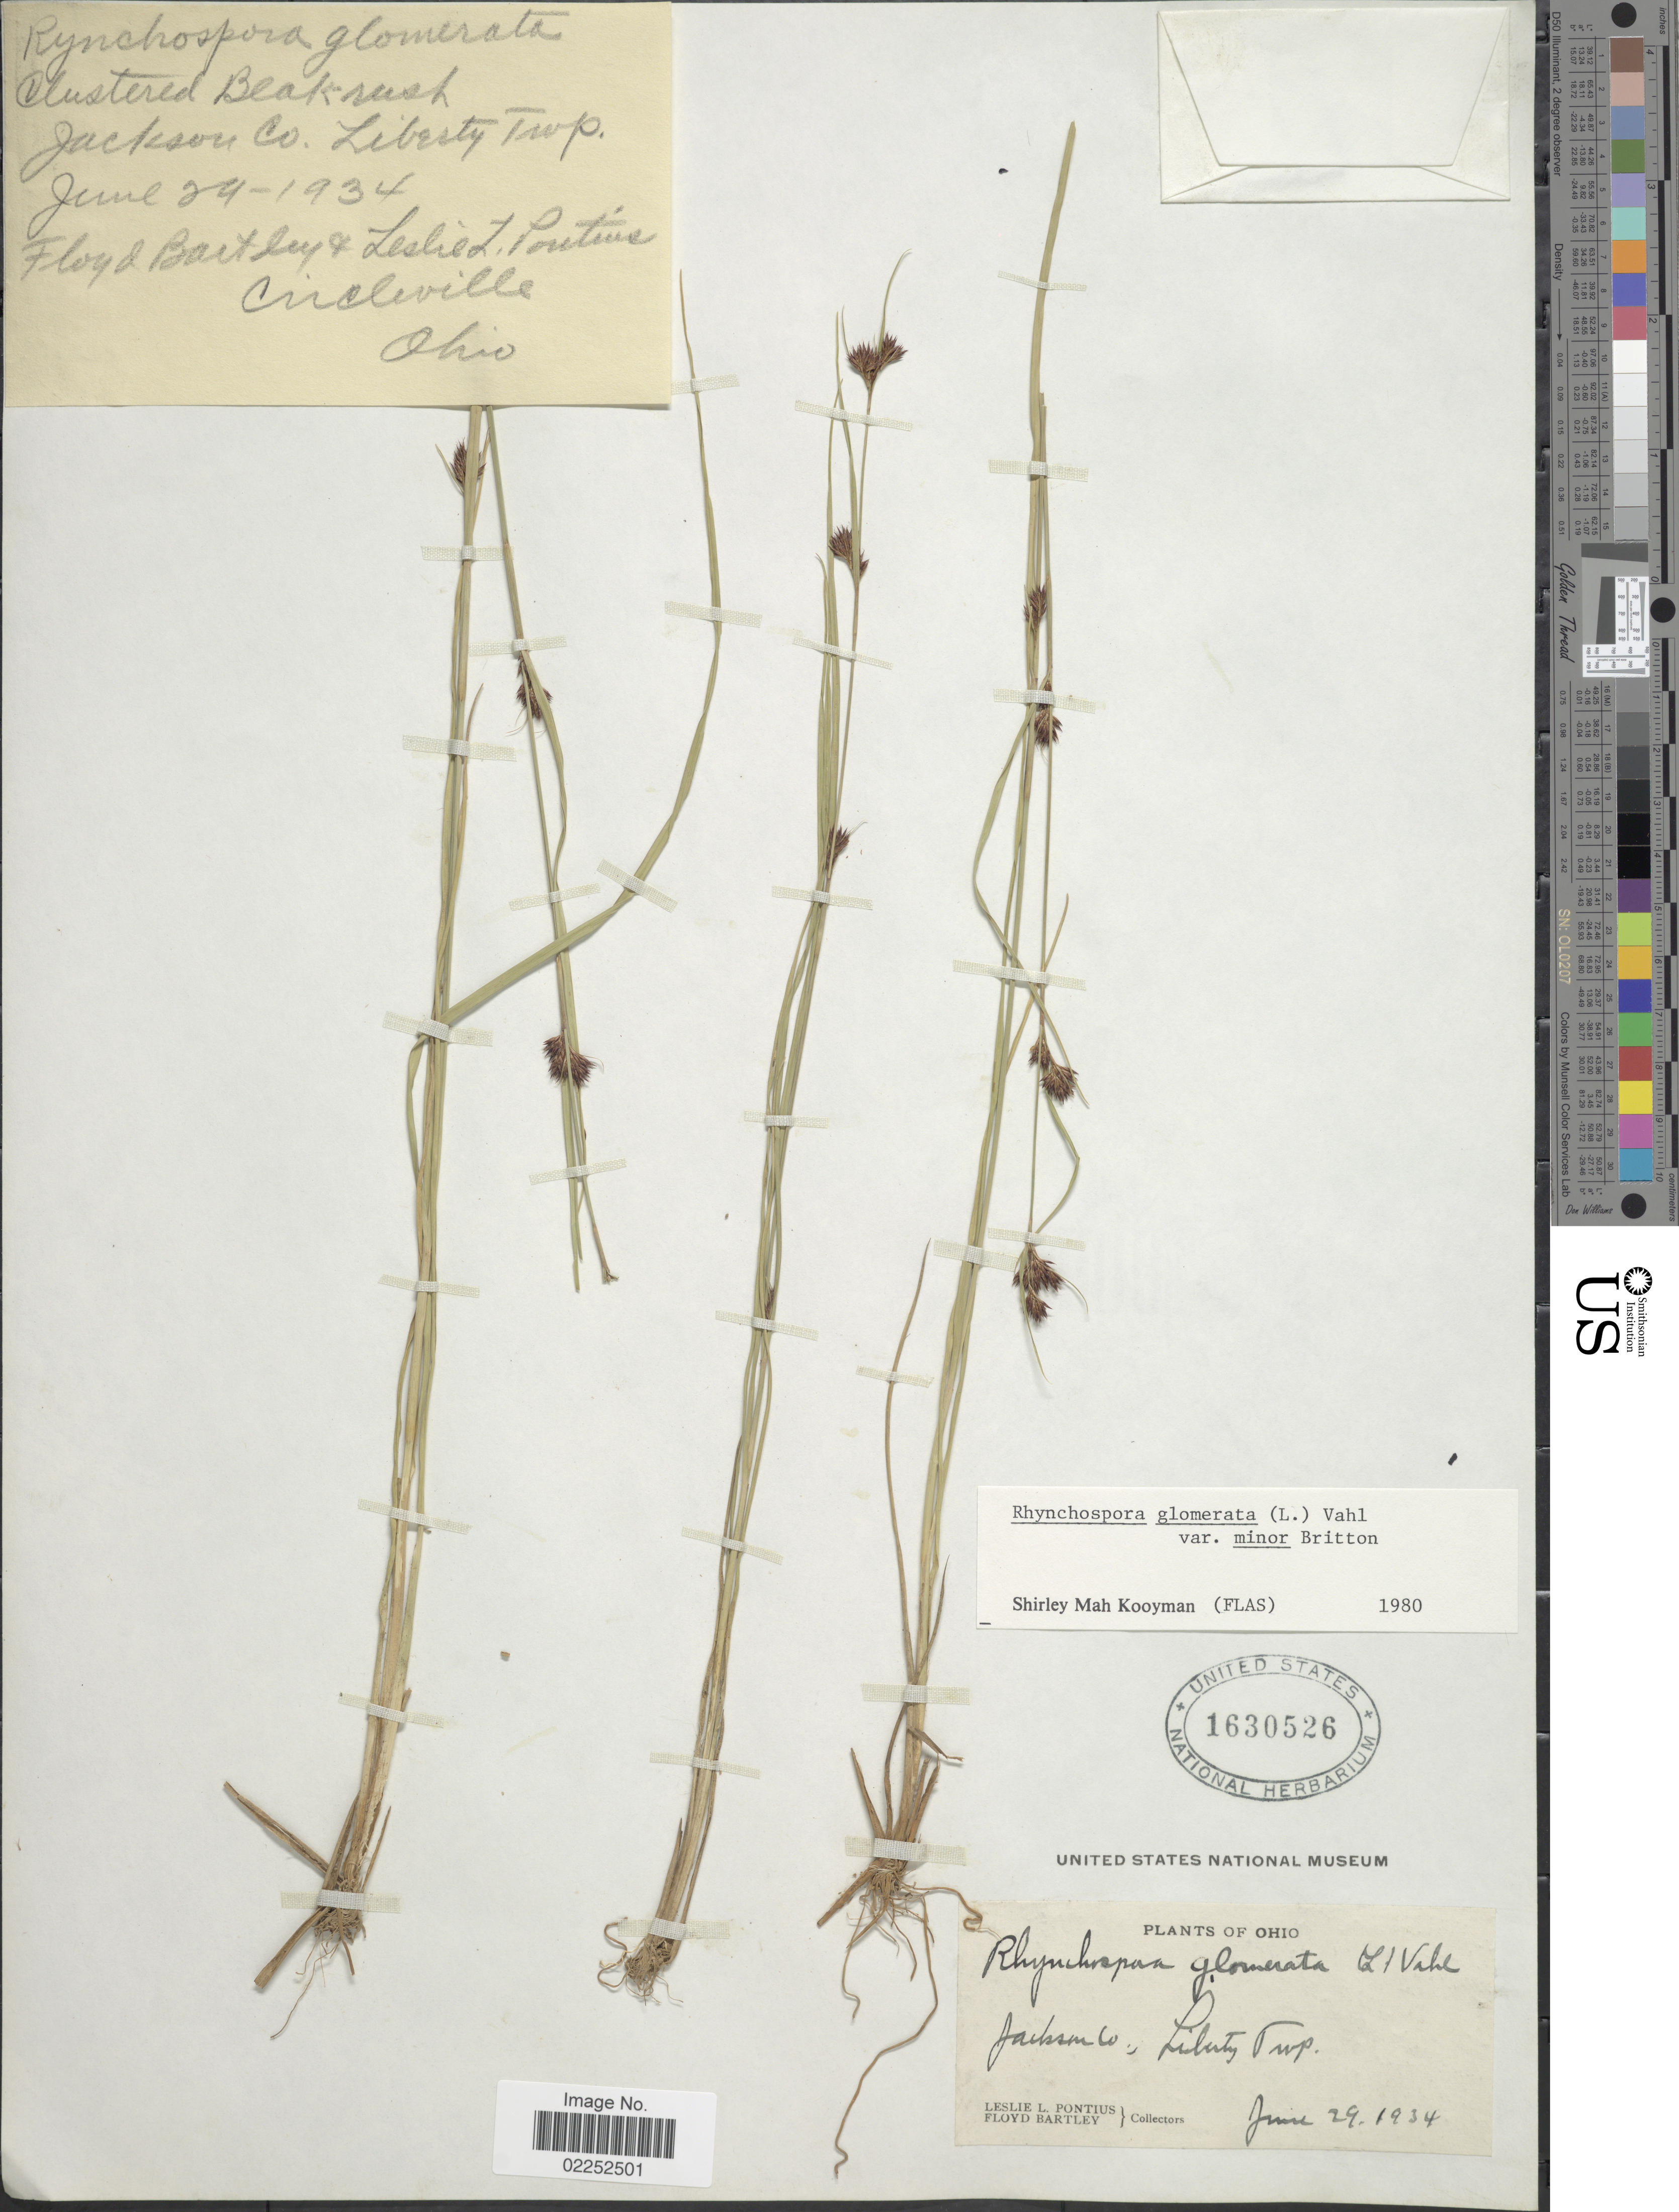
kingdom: Plantae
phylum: Tracheophyta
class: Liliopsida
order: Poales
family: Cyperaceae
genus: Rhynchospora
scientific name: Rhynchospora capitellata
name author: (Michx.) Vahl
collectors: L. Pontius & F. Bartley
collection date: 1934-06-29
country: United States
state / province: Ohio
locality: Jackson Co., Liberty Twp.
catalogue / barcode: US 1630526